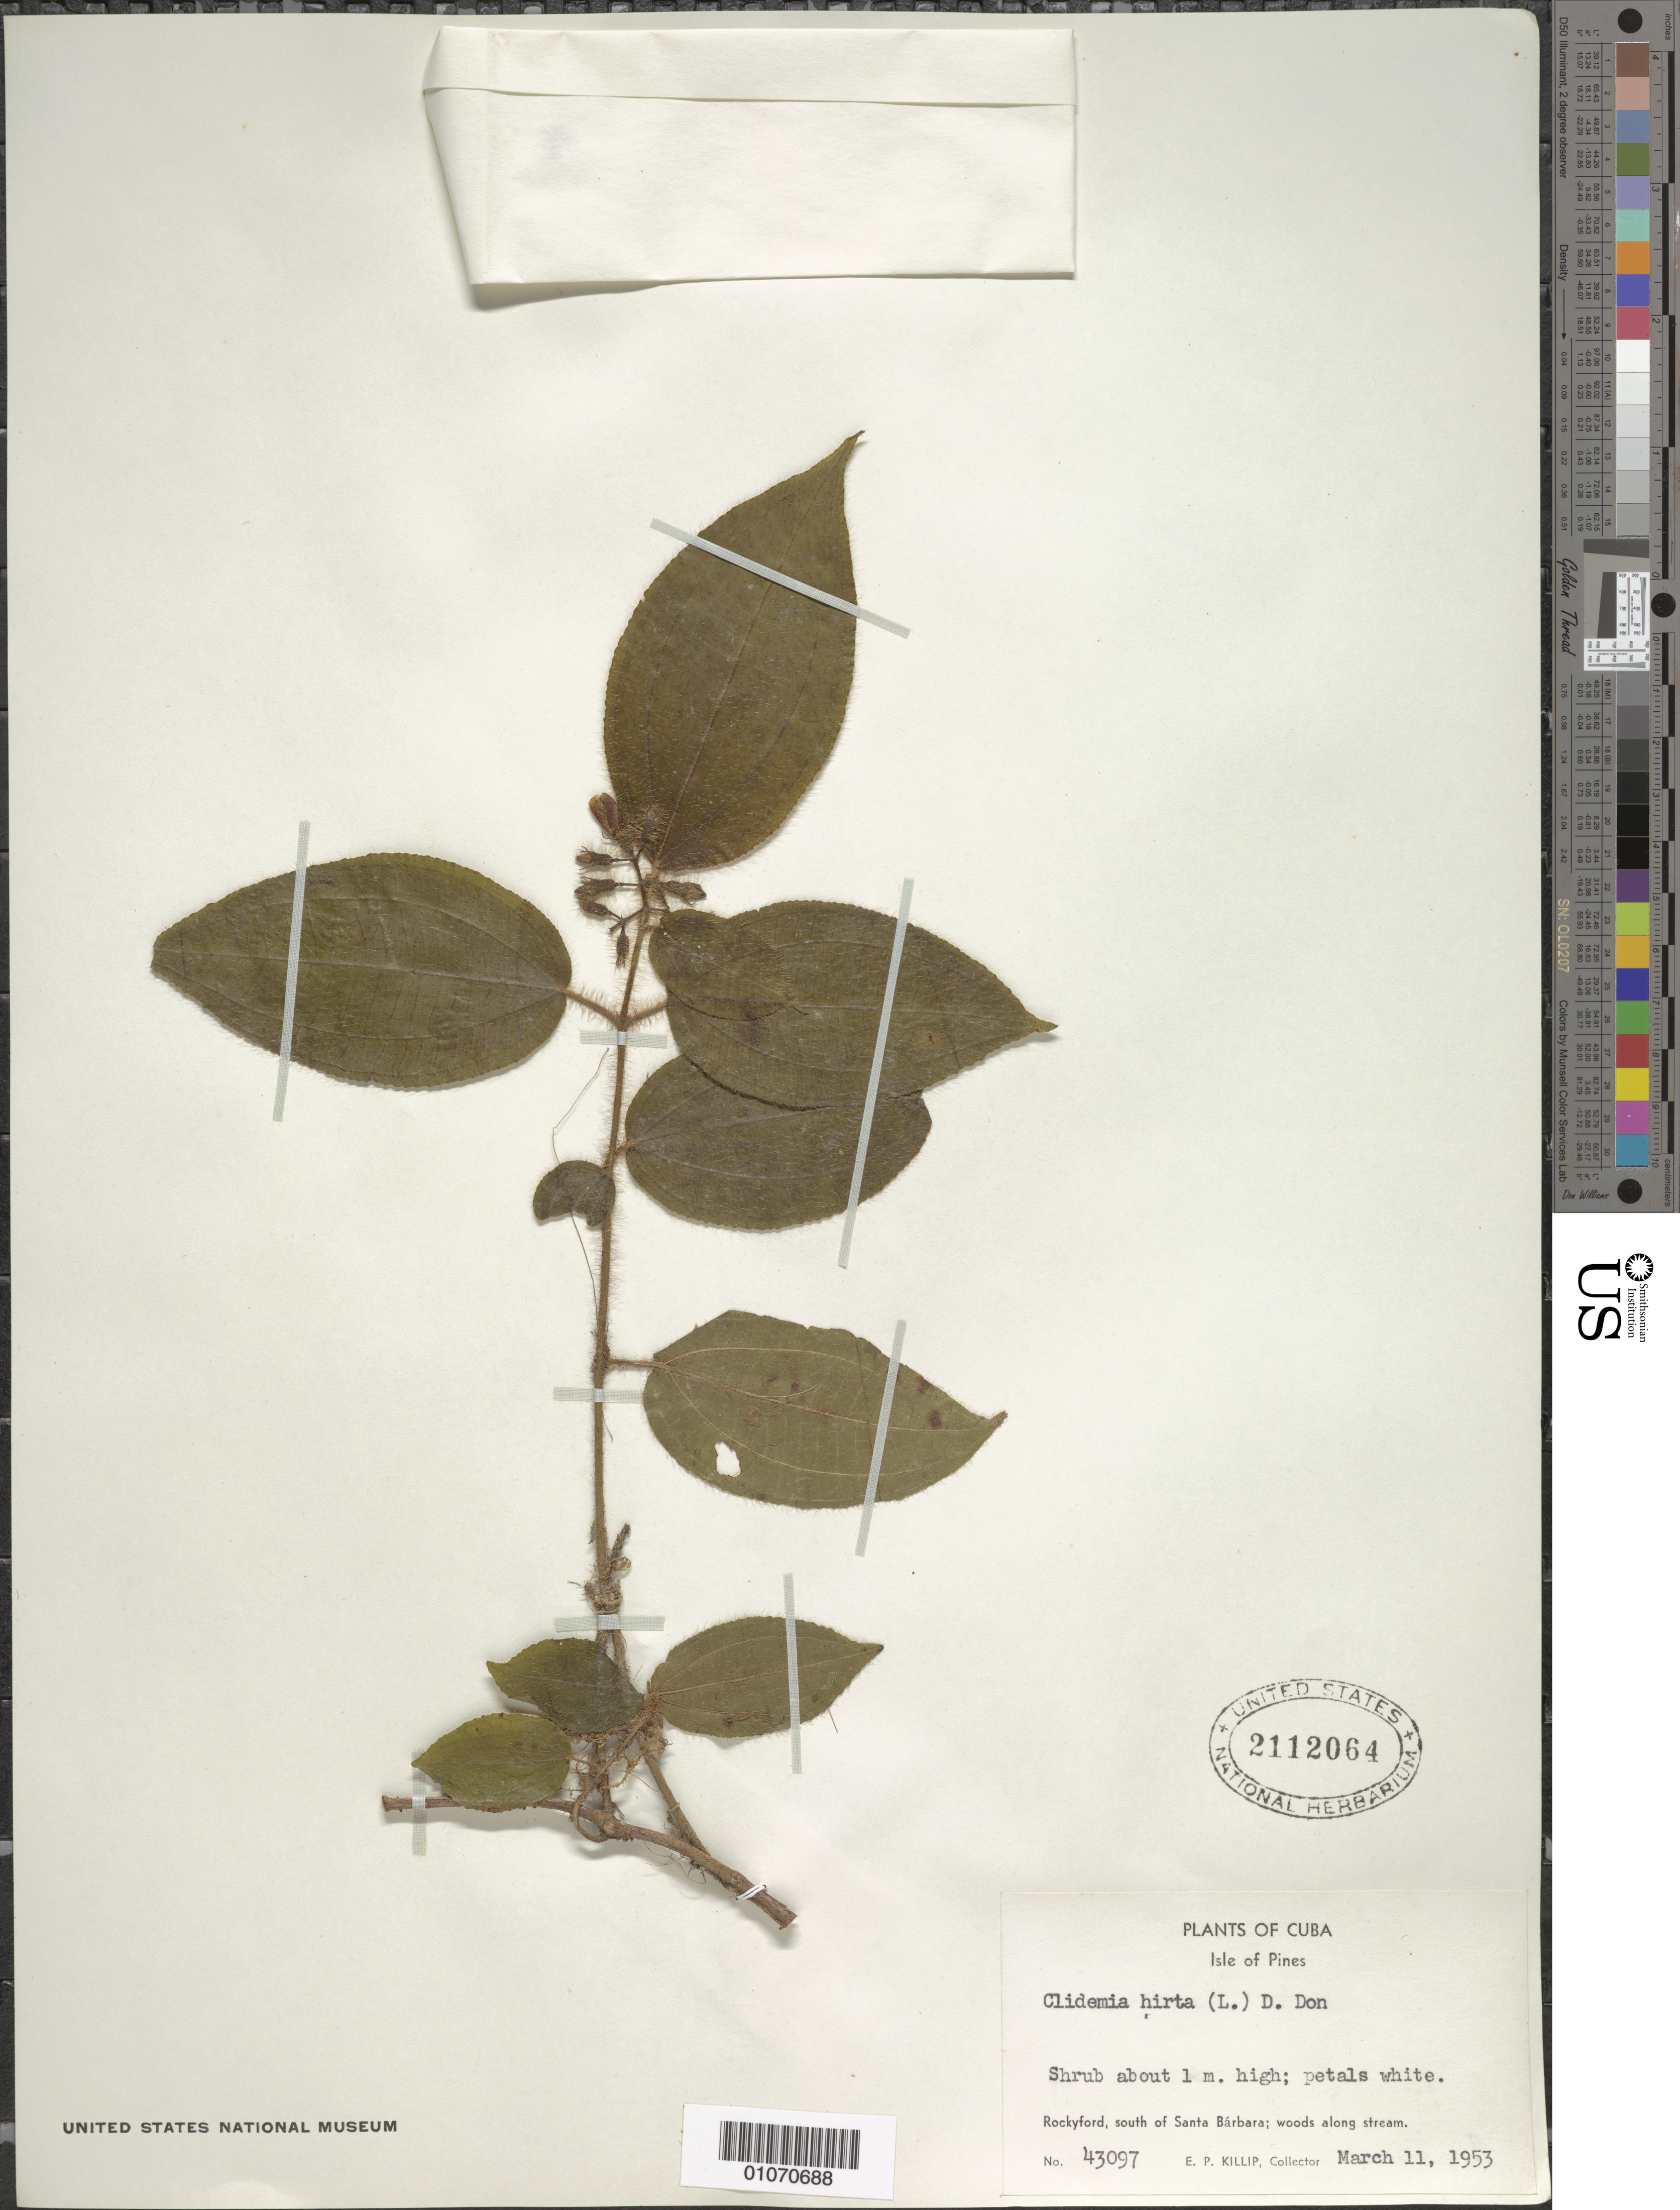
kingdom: Plantae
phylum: Tracheophyta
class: Magnoliopsida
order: Myrtales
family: Melastomataceae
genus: Clidemia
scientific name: Clidemia hirta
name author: (L.) D. Don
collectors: E. P. Killip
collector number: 43097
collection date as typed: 11 Mar 1953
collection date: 1953-03-11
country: Cuba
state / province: Isla de La Juventud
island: Isla de la Juventud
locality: Rockyford, S of Santa Bárbara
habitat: Woods along stream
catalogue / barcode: US 2112064